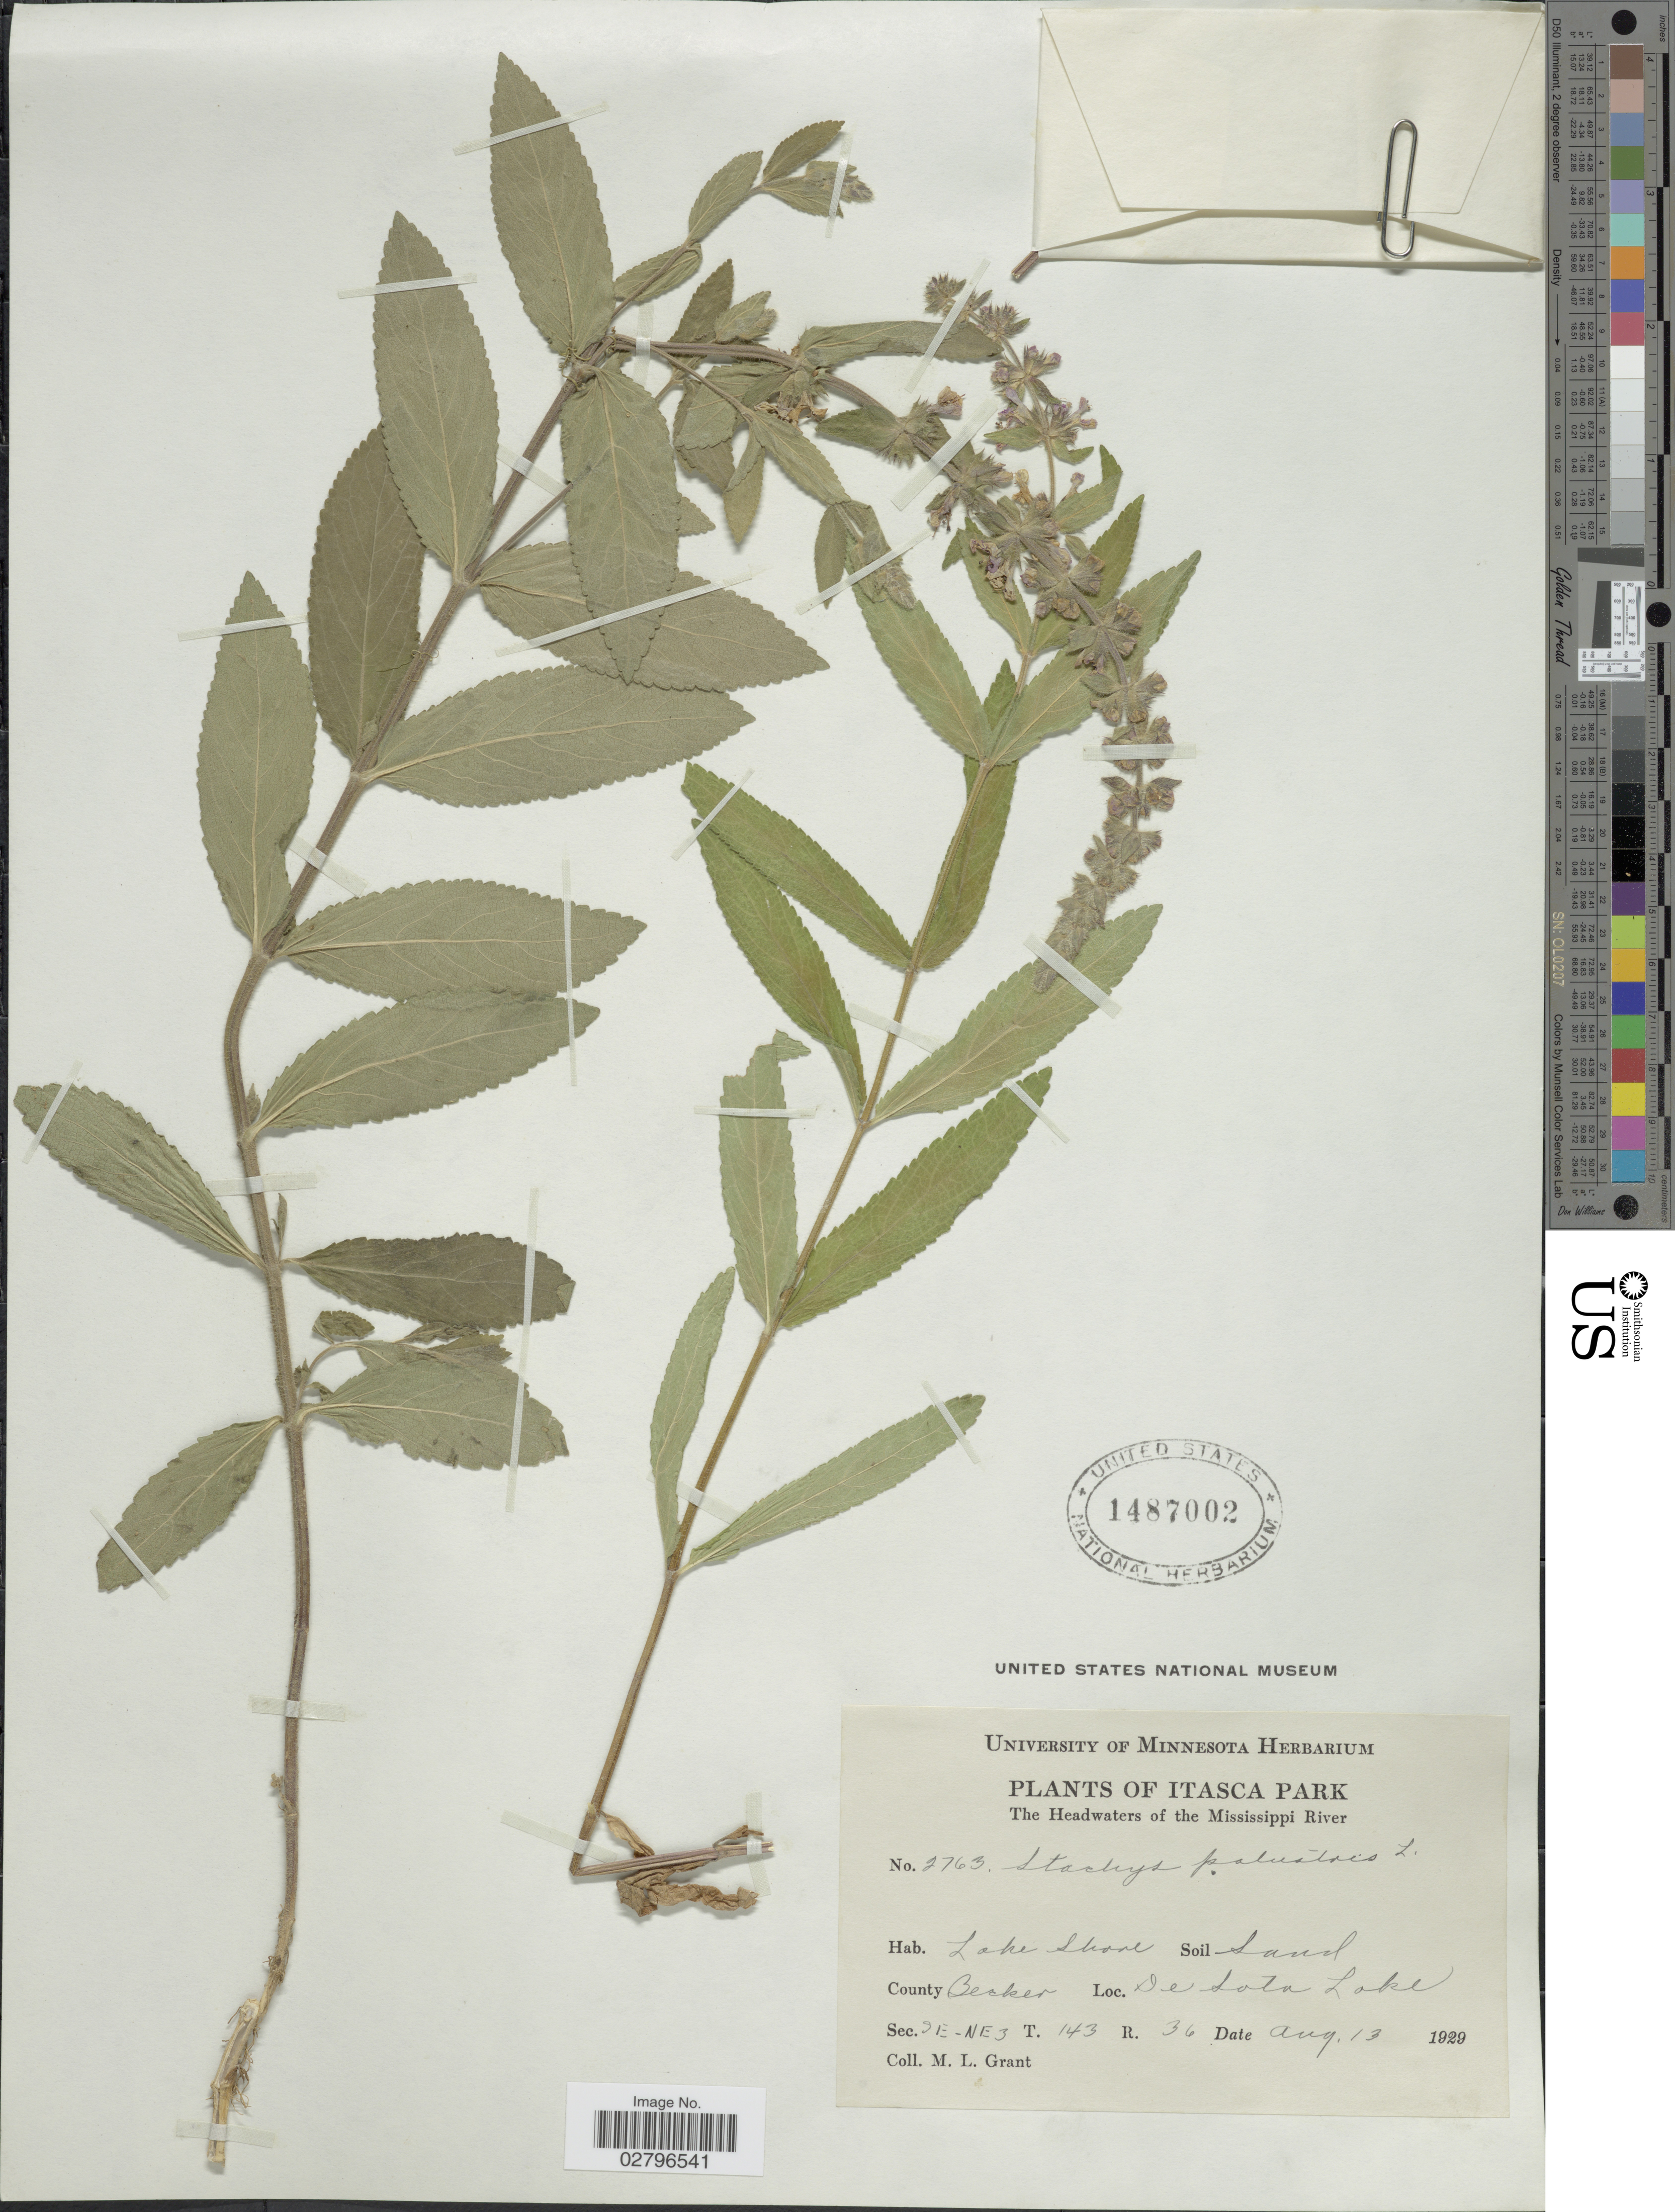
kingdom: Plantae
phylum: Tracheophyta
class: Magnoliopsida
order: Lamiales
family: Lamiaceae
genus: Stachys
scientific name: Stachys palustris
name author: L.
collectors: M. L. Grant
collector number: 2763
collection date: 1929-08-13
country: United States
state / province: Minnesota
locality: Itasca Park, The Headwaters of the Mississippi River, Lake Shore. County Becker, De Sota Lake. Sec. SE-NE 3 T.143 R.36.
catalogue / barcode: US 1487002